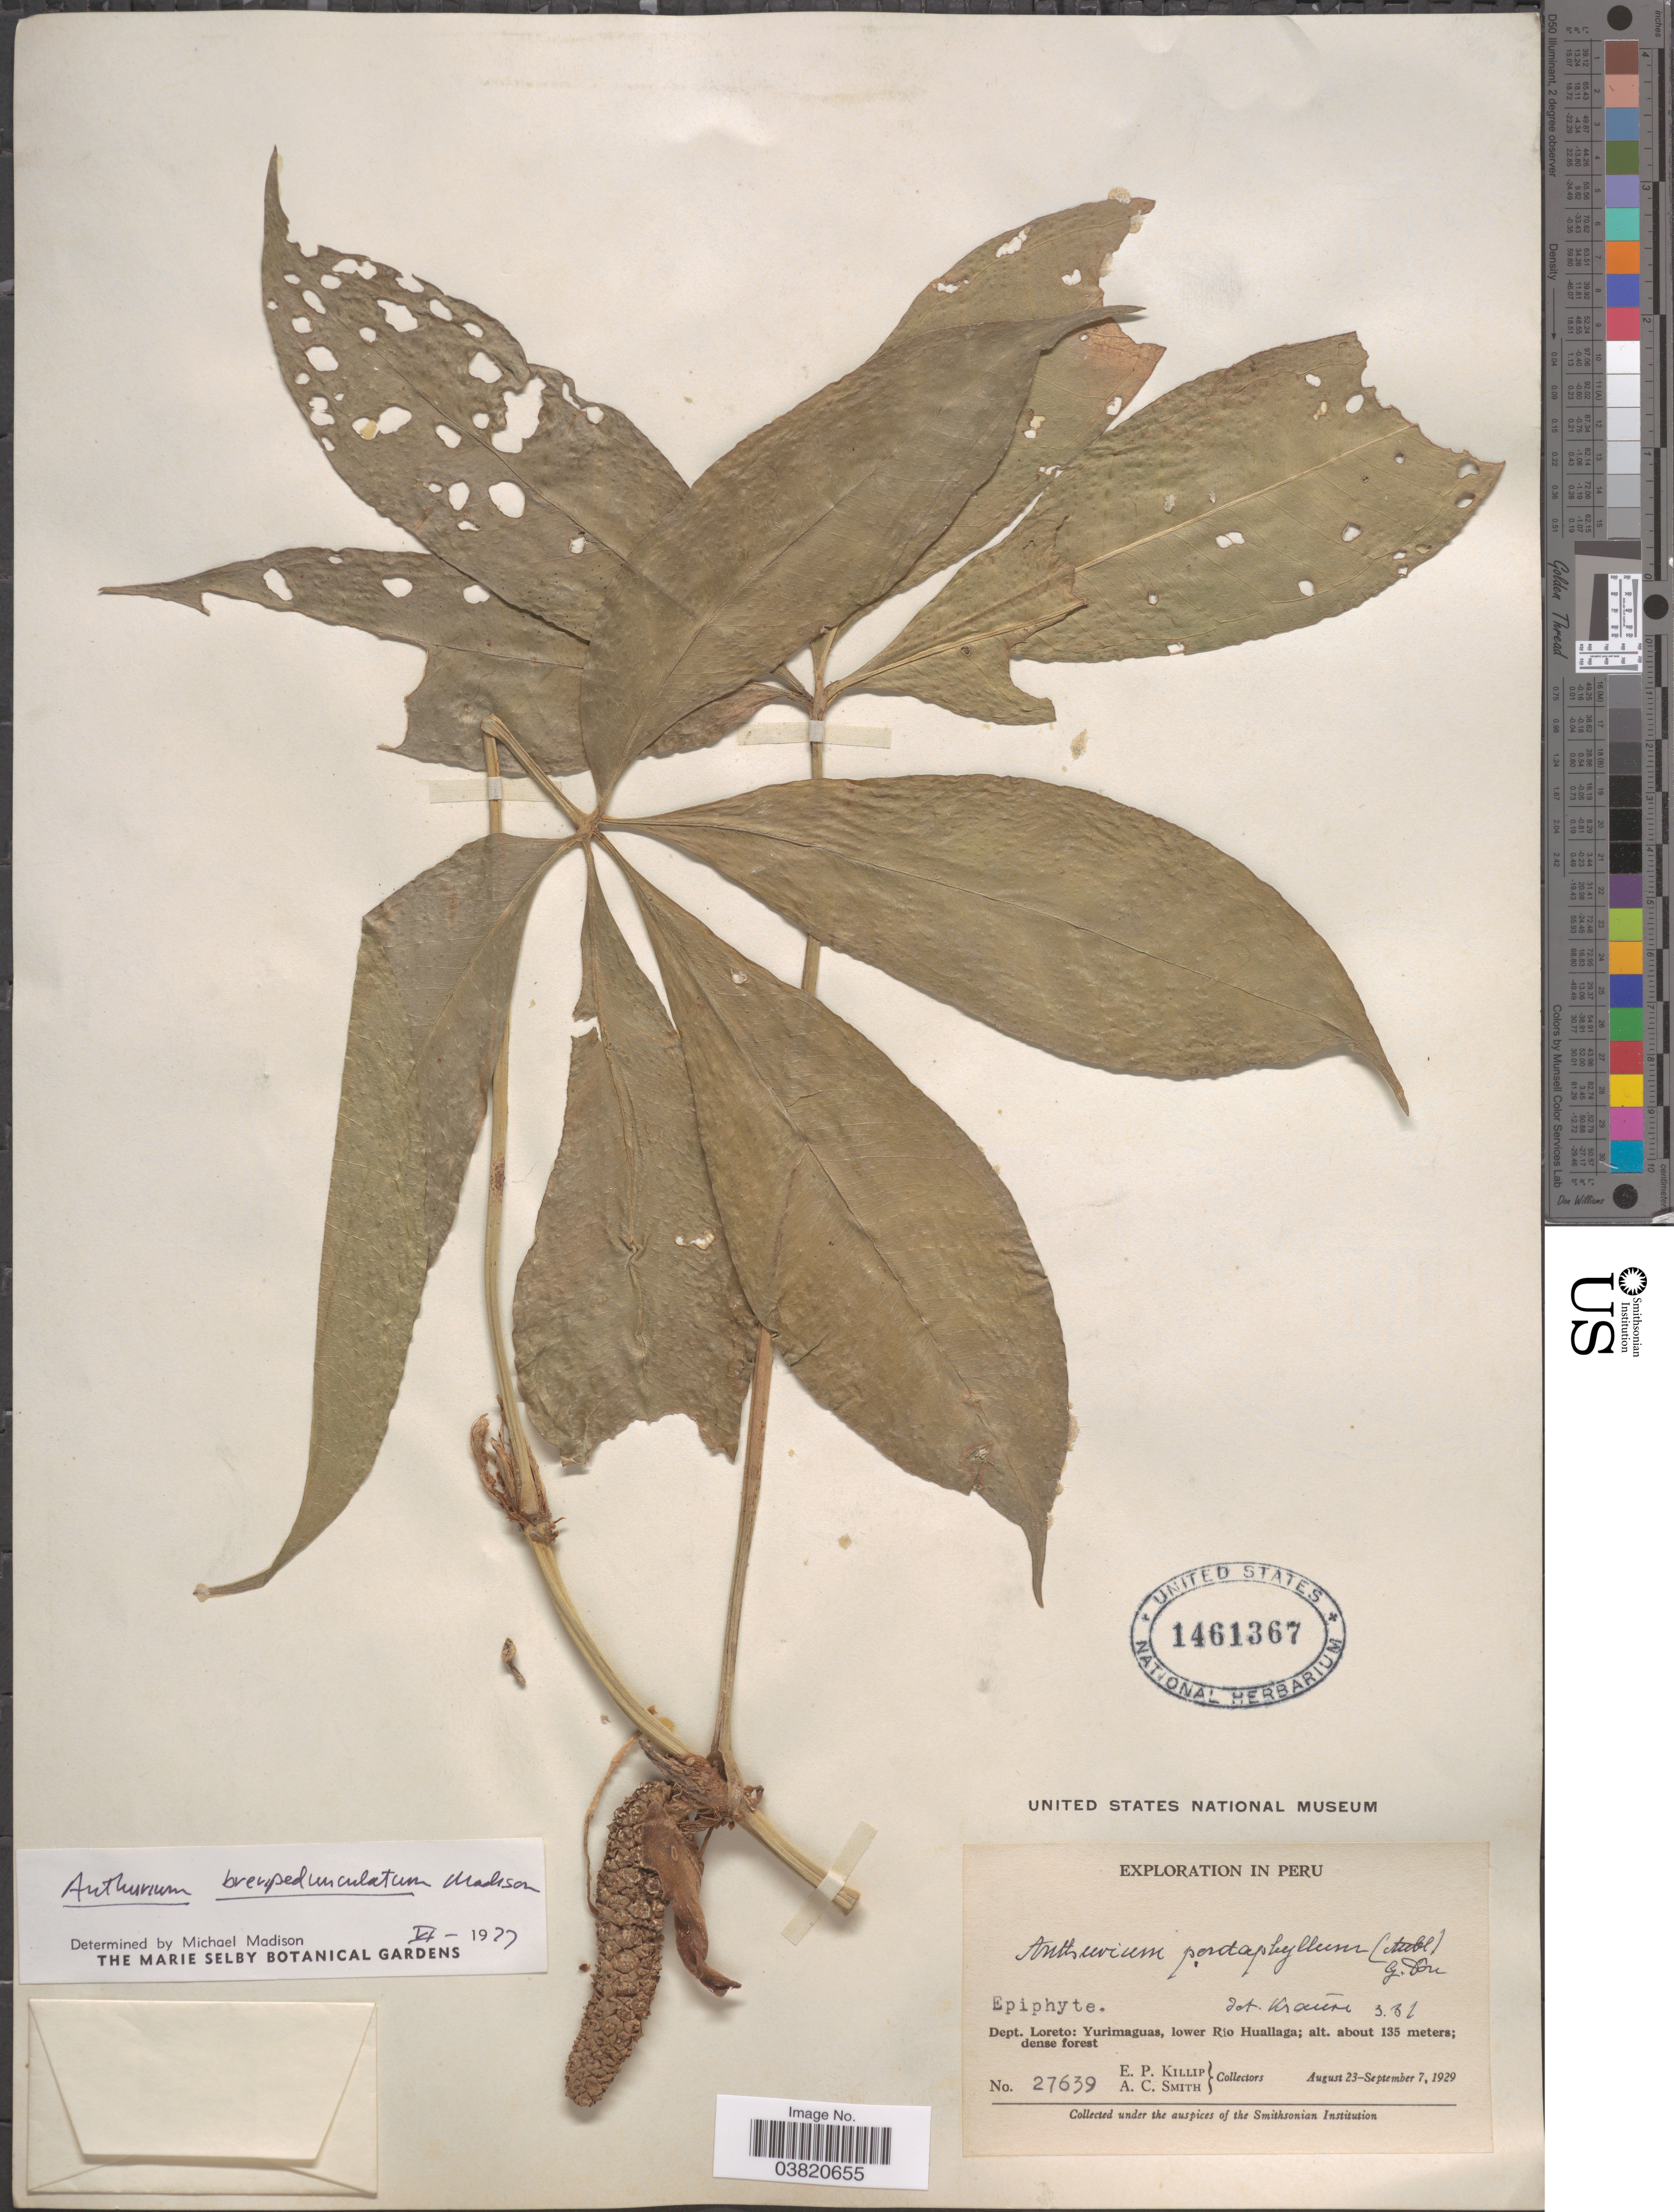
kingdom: Plantae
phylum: Tracheophyta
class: Liliopsida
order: Alismatales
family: Araceae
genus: Anthurium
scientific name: Anthurium brevipedunculatum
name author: Madison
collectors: E. P. Killip & A. C. Smith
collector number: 27639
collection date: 1929-08-23/1929-09-07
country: Peru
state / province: Loreto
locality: Dept. Loreto: Yurimaguas, lower Río Huallaga.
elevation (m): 135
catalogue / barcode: US 1461367